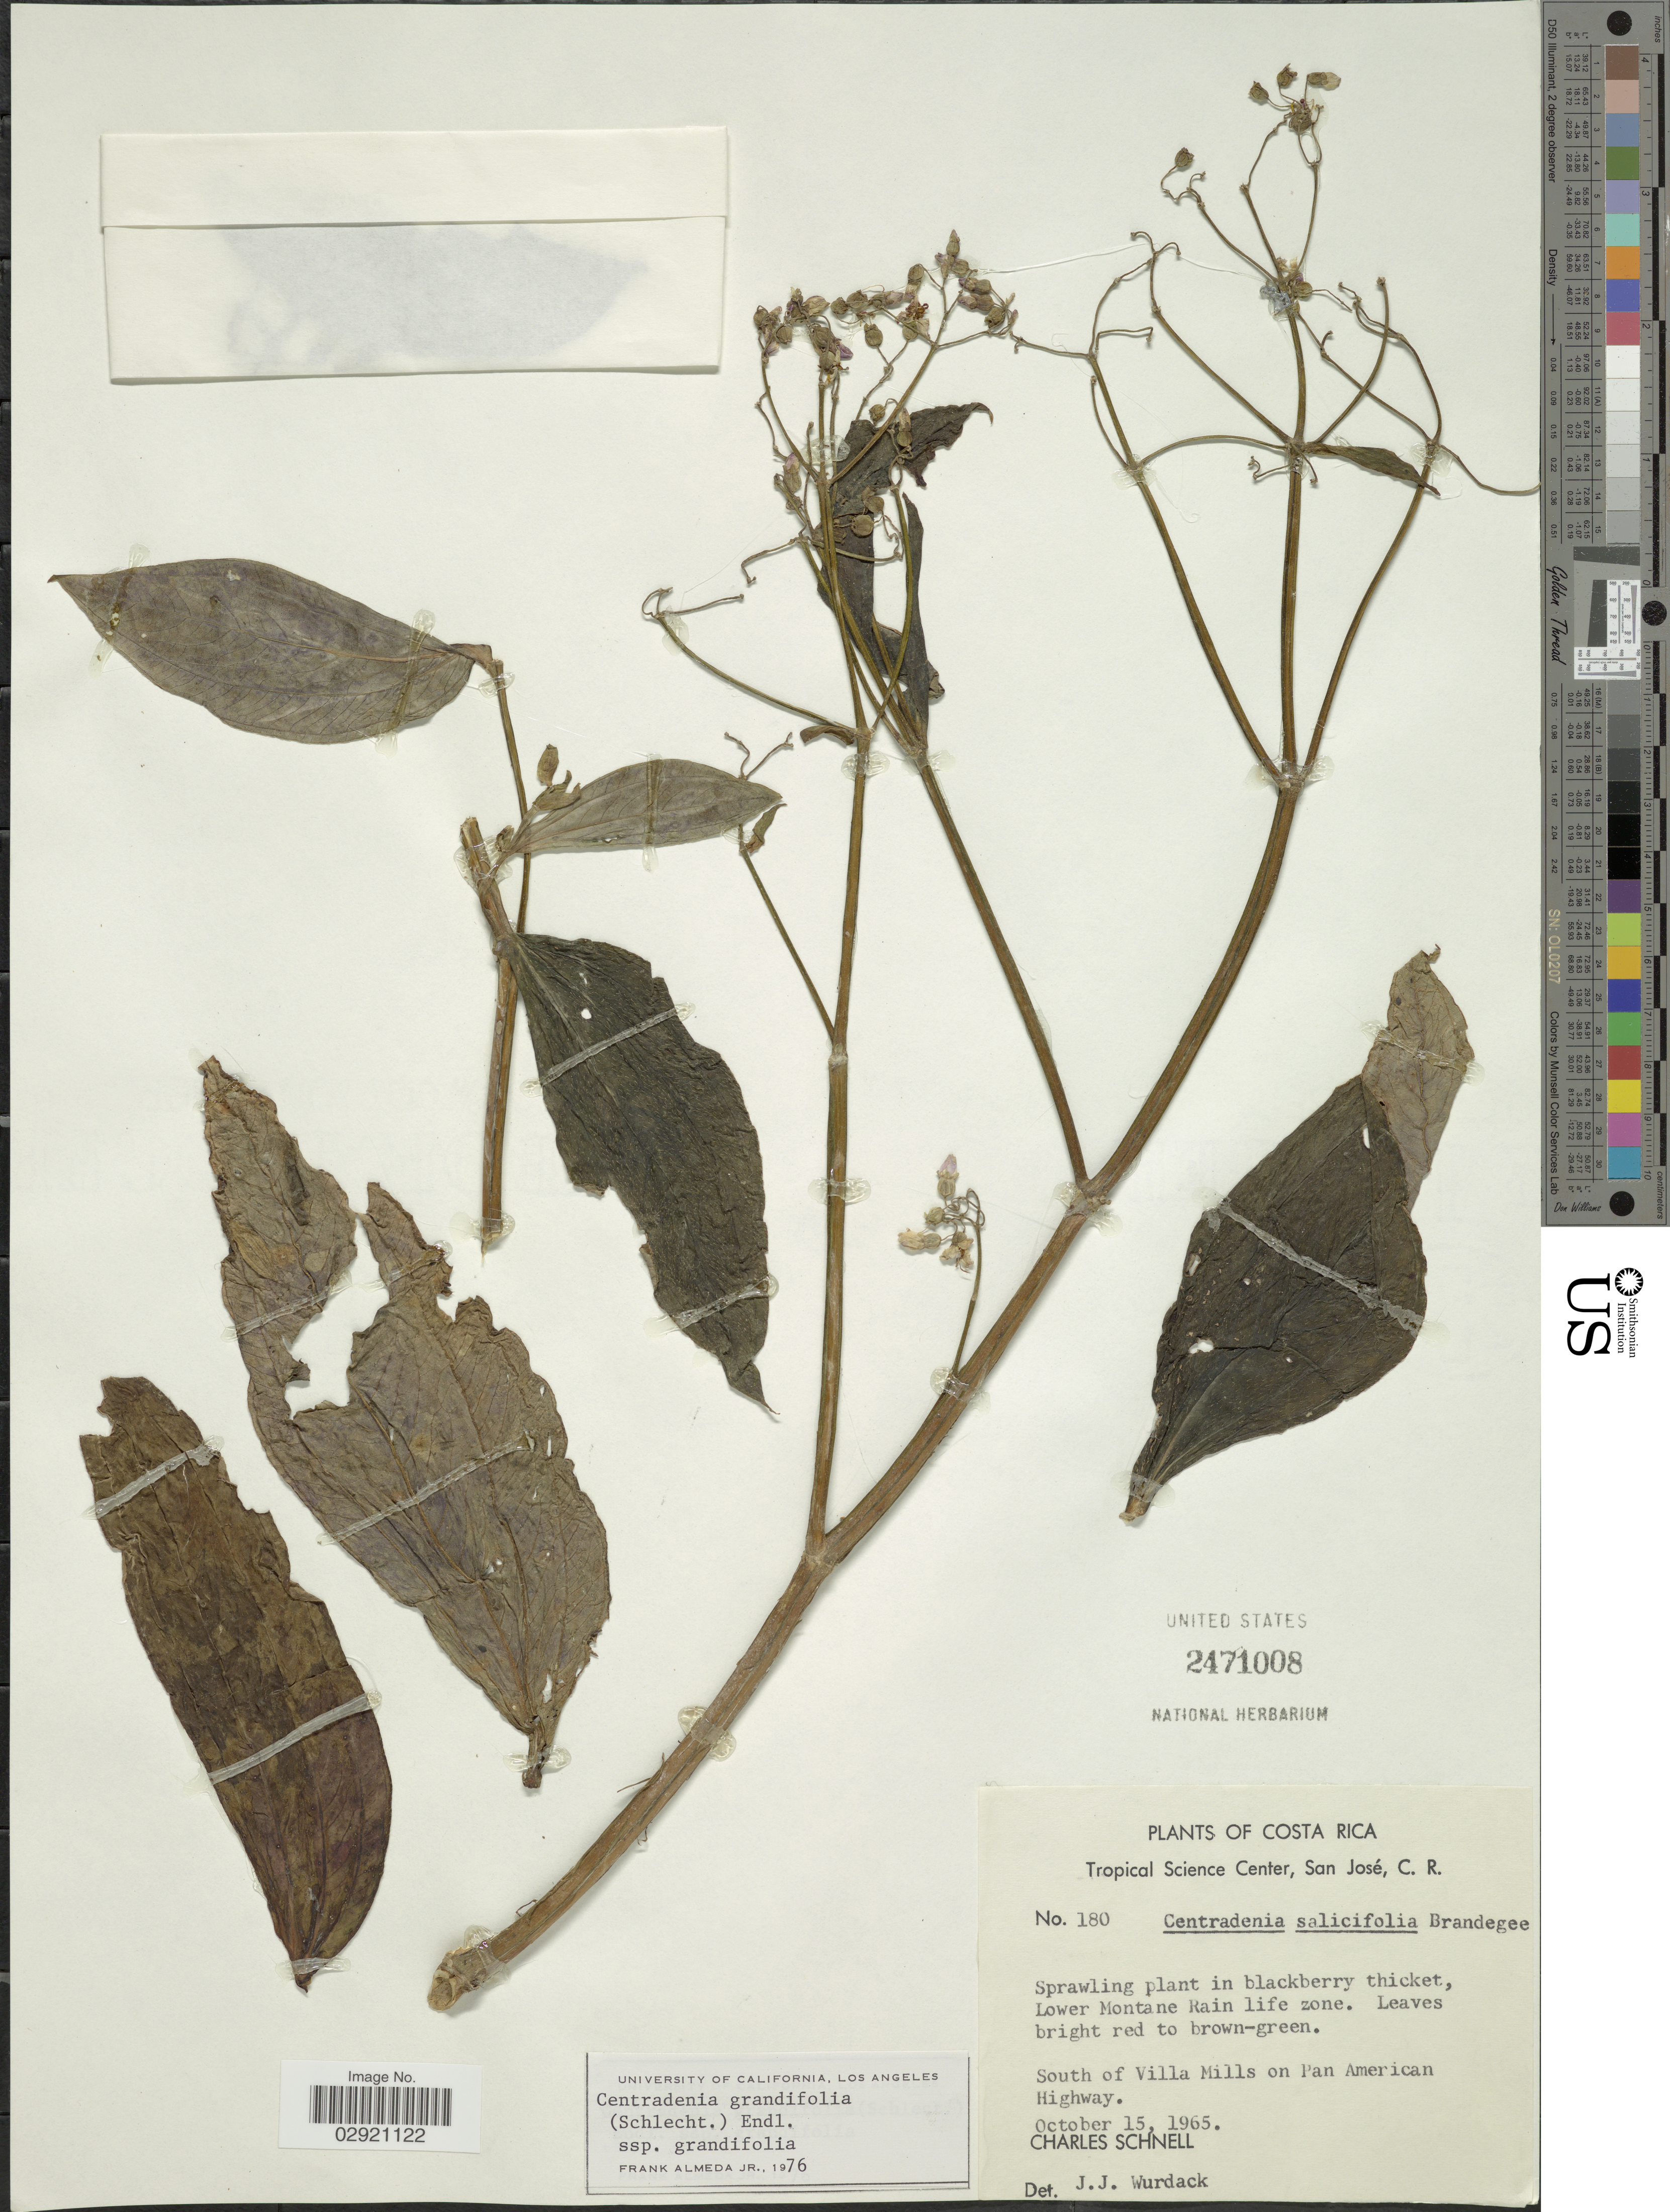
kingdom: Plantae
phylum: Tracheophyta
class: Magnoliopsida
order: Myrtales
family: Melastomataceae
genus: Centradenia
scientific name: Centradenia grandifolia subsp. grandifolia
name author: (Schltdl.) Endl.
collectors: C. Schnell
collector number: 180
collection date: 1965-10-15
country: Costa Rica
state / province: San José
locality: Tropical Science Center. Lower Montane Rain life zone. South of Villa Mills on Pan American Highway.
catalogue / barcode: US 2471008